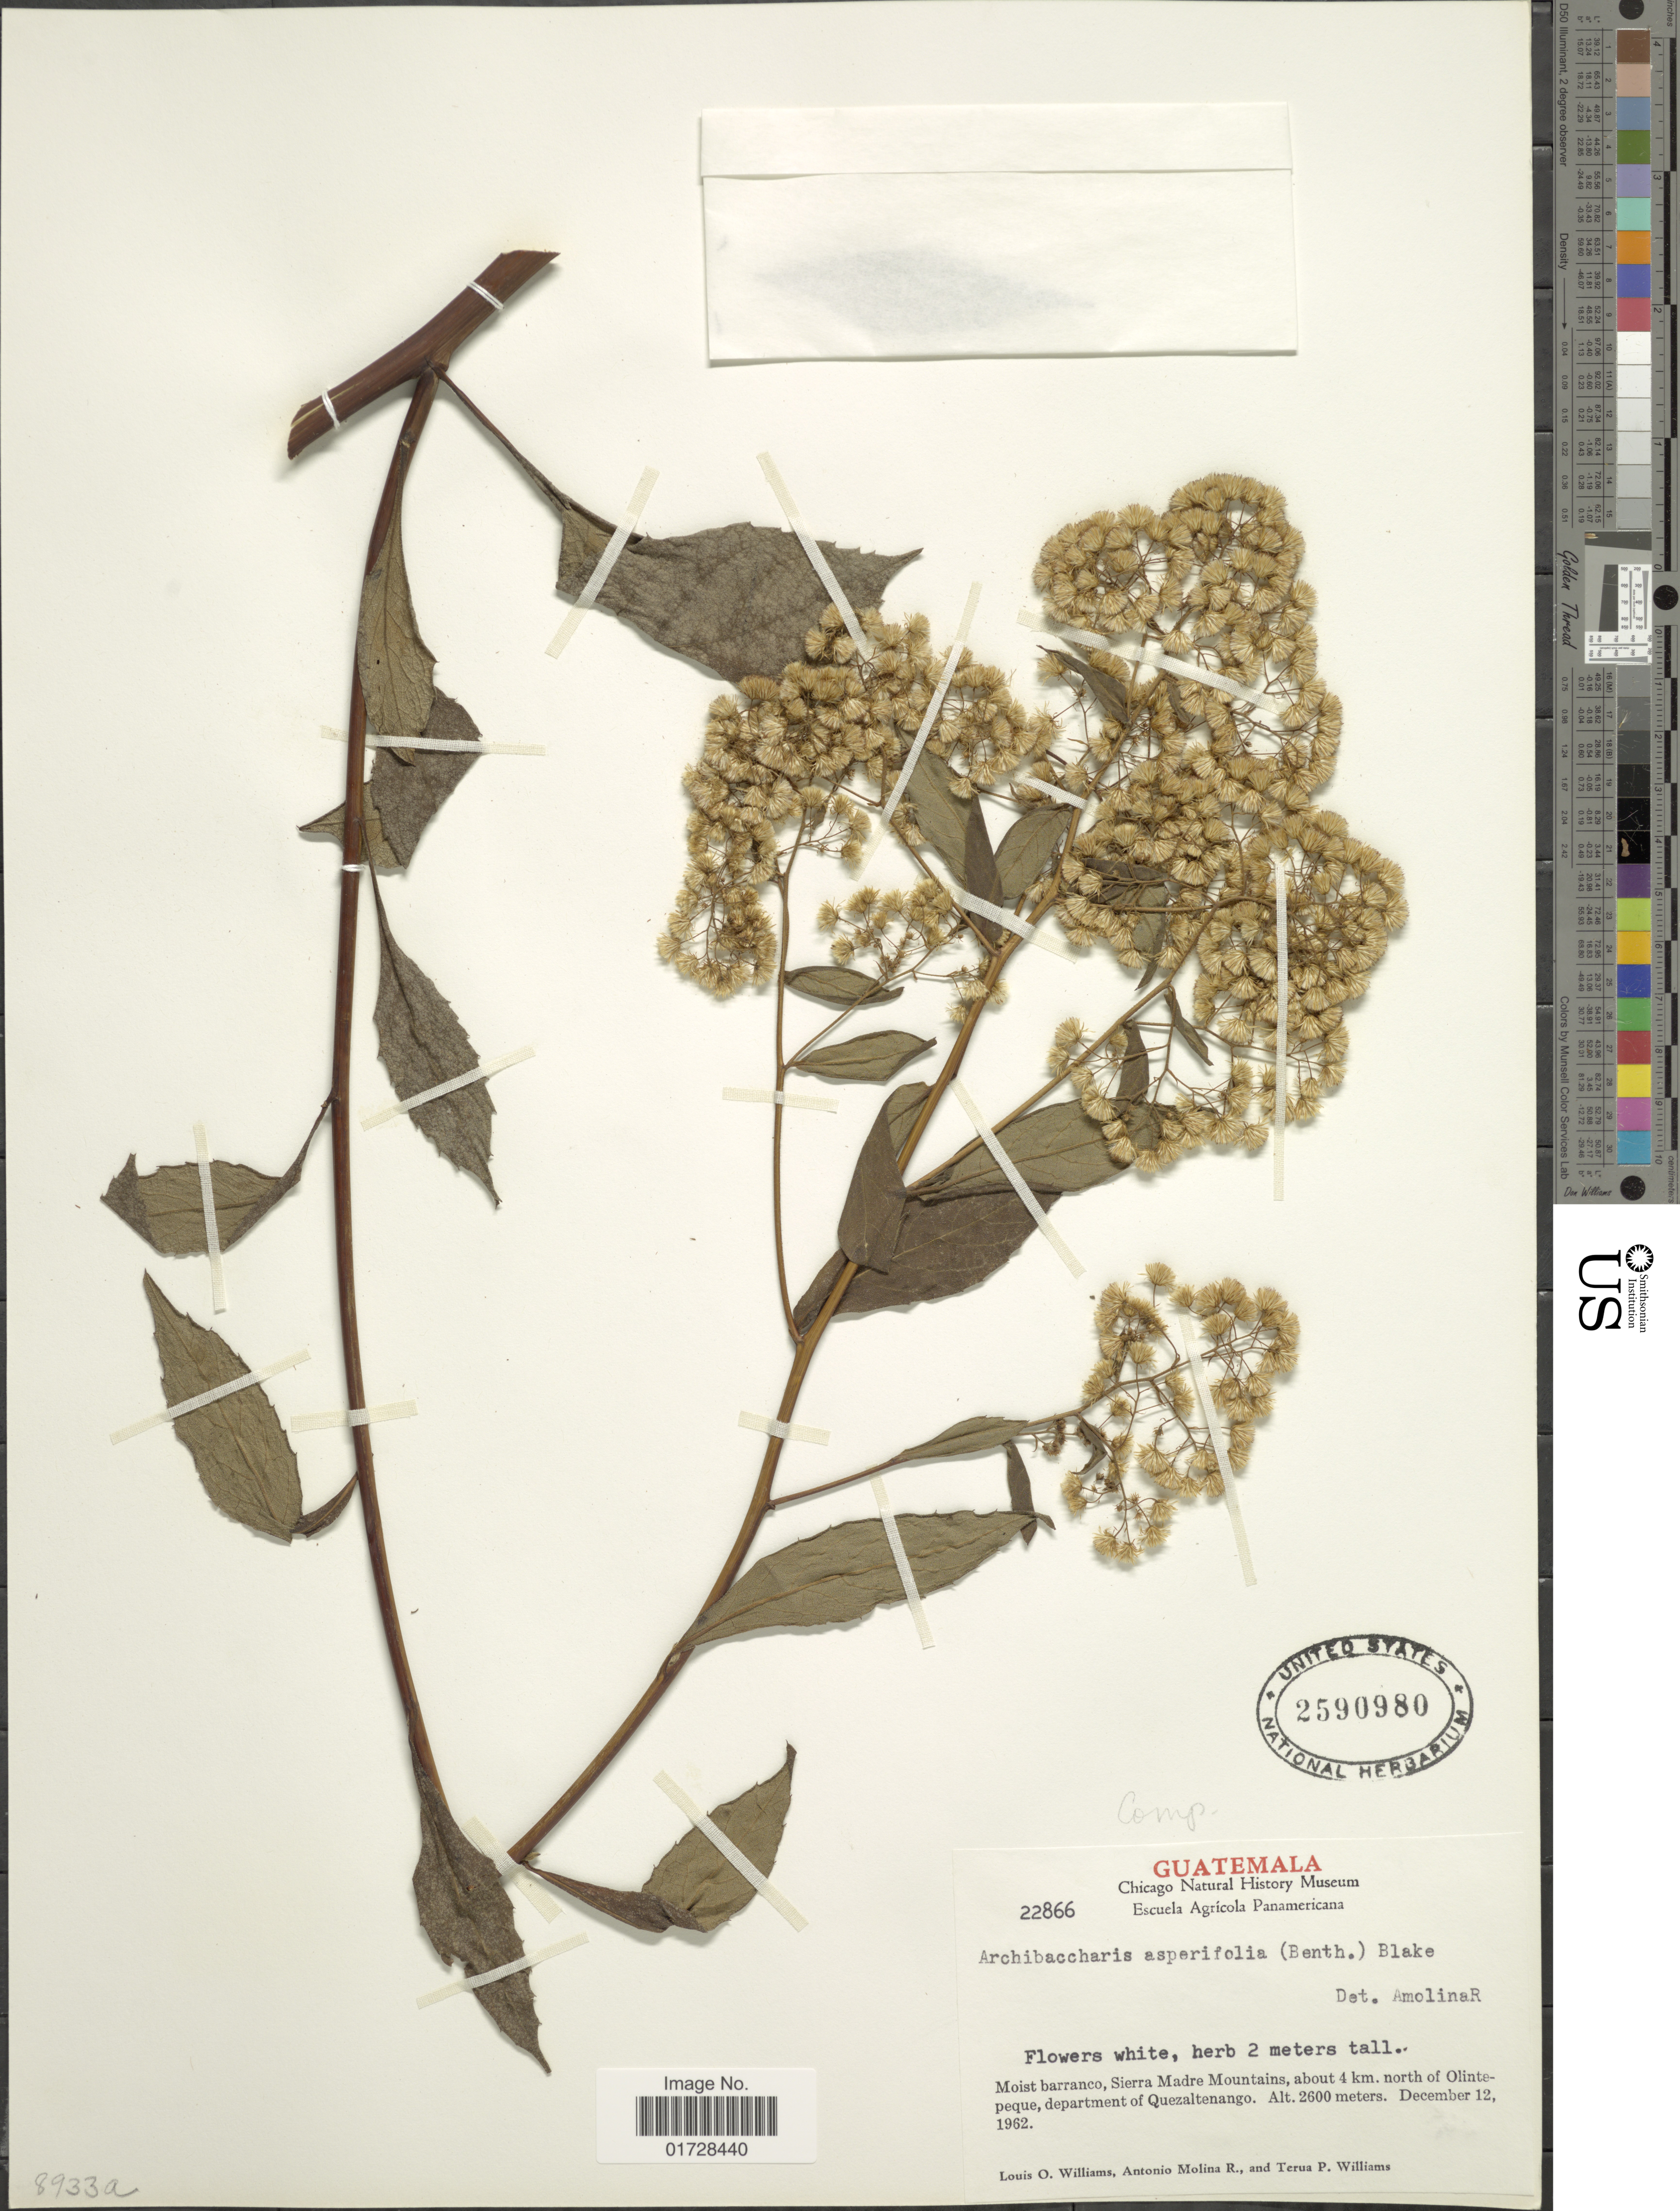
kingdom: Plantae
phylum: Tracheophyta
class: Magnoliopsida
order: Asterales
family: Asteraceae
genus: Archibaccharis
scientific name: Archibaccharis asperifolia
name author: (Benth.) S.F. Blake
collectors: L. O. Williams, A. Molina R. & T. P. Williams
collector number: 22866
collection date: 1962-12-12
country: Guatemala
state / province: Quetzaltenango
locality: Sierra Madre Mountains, about 4km north of Olintepeque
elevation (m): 2600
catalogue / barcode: US 2590980